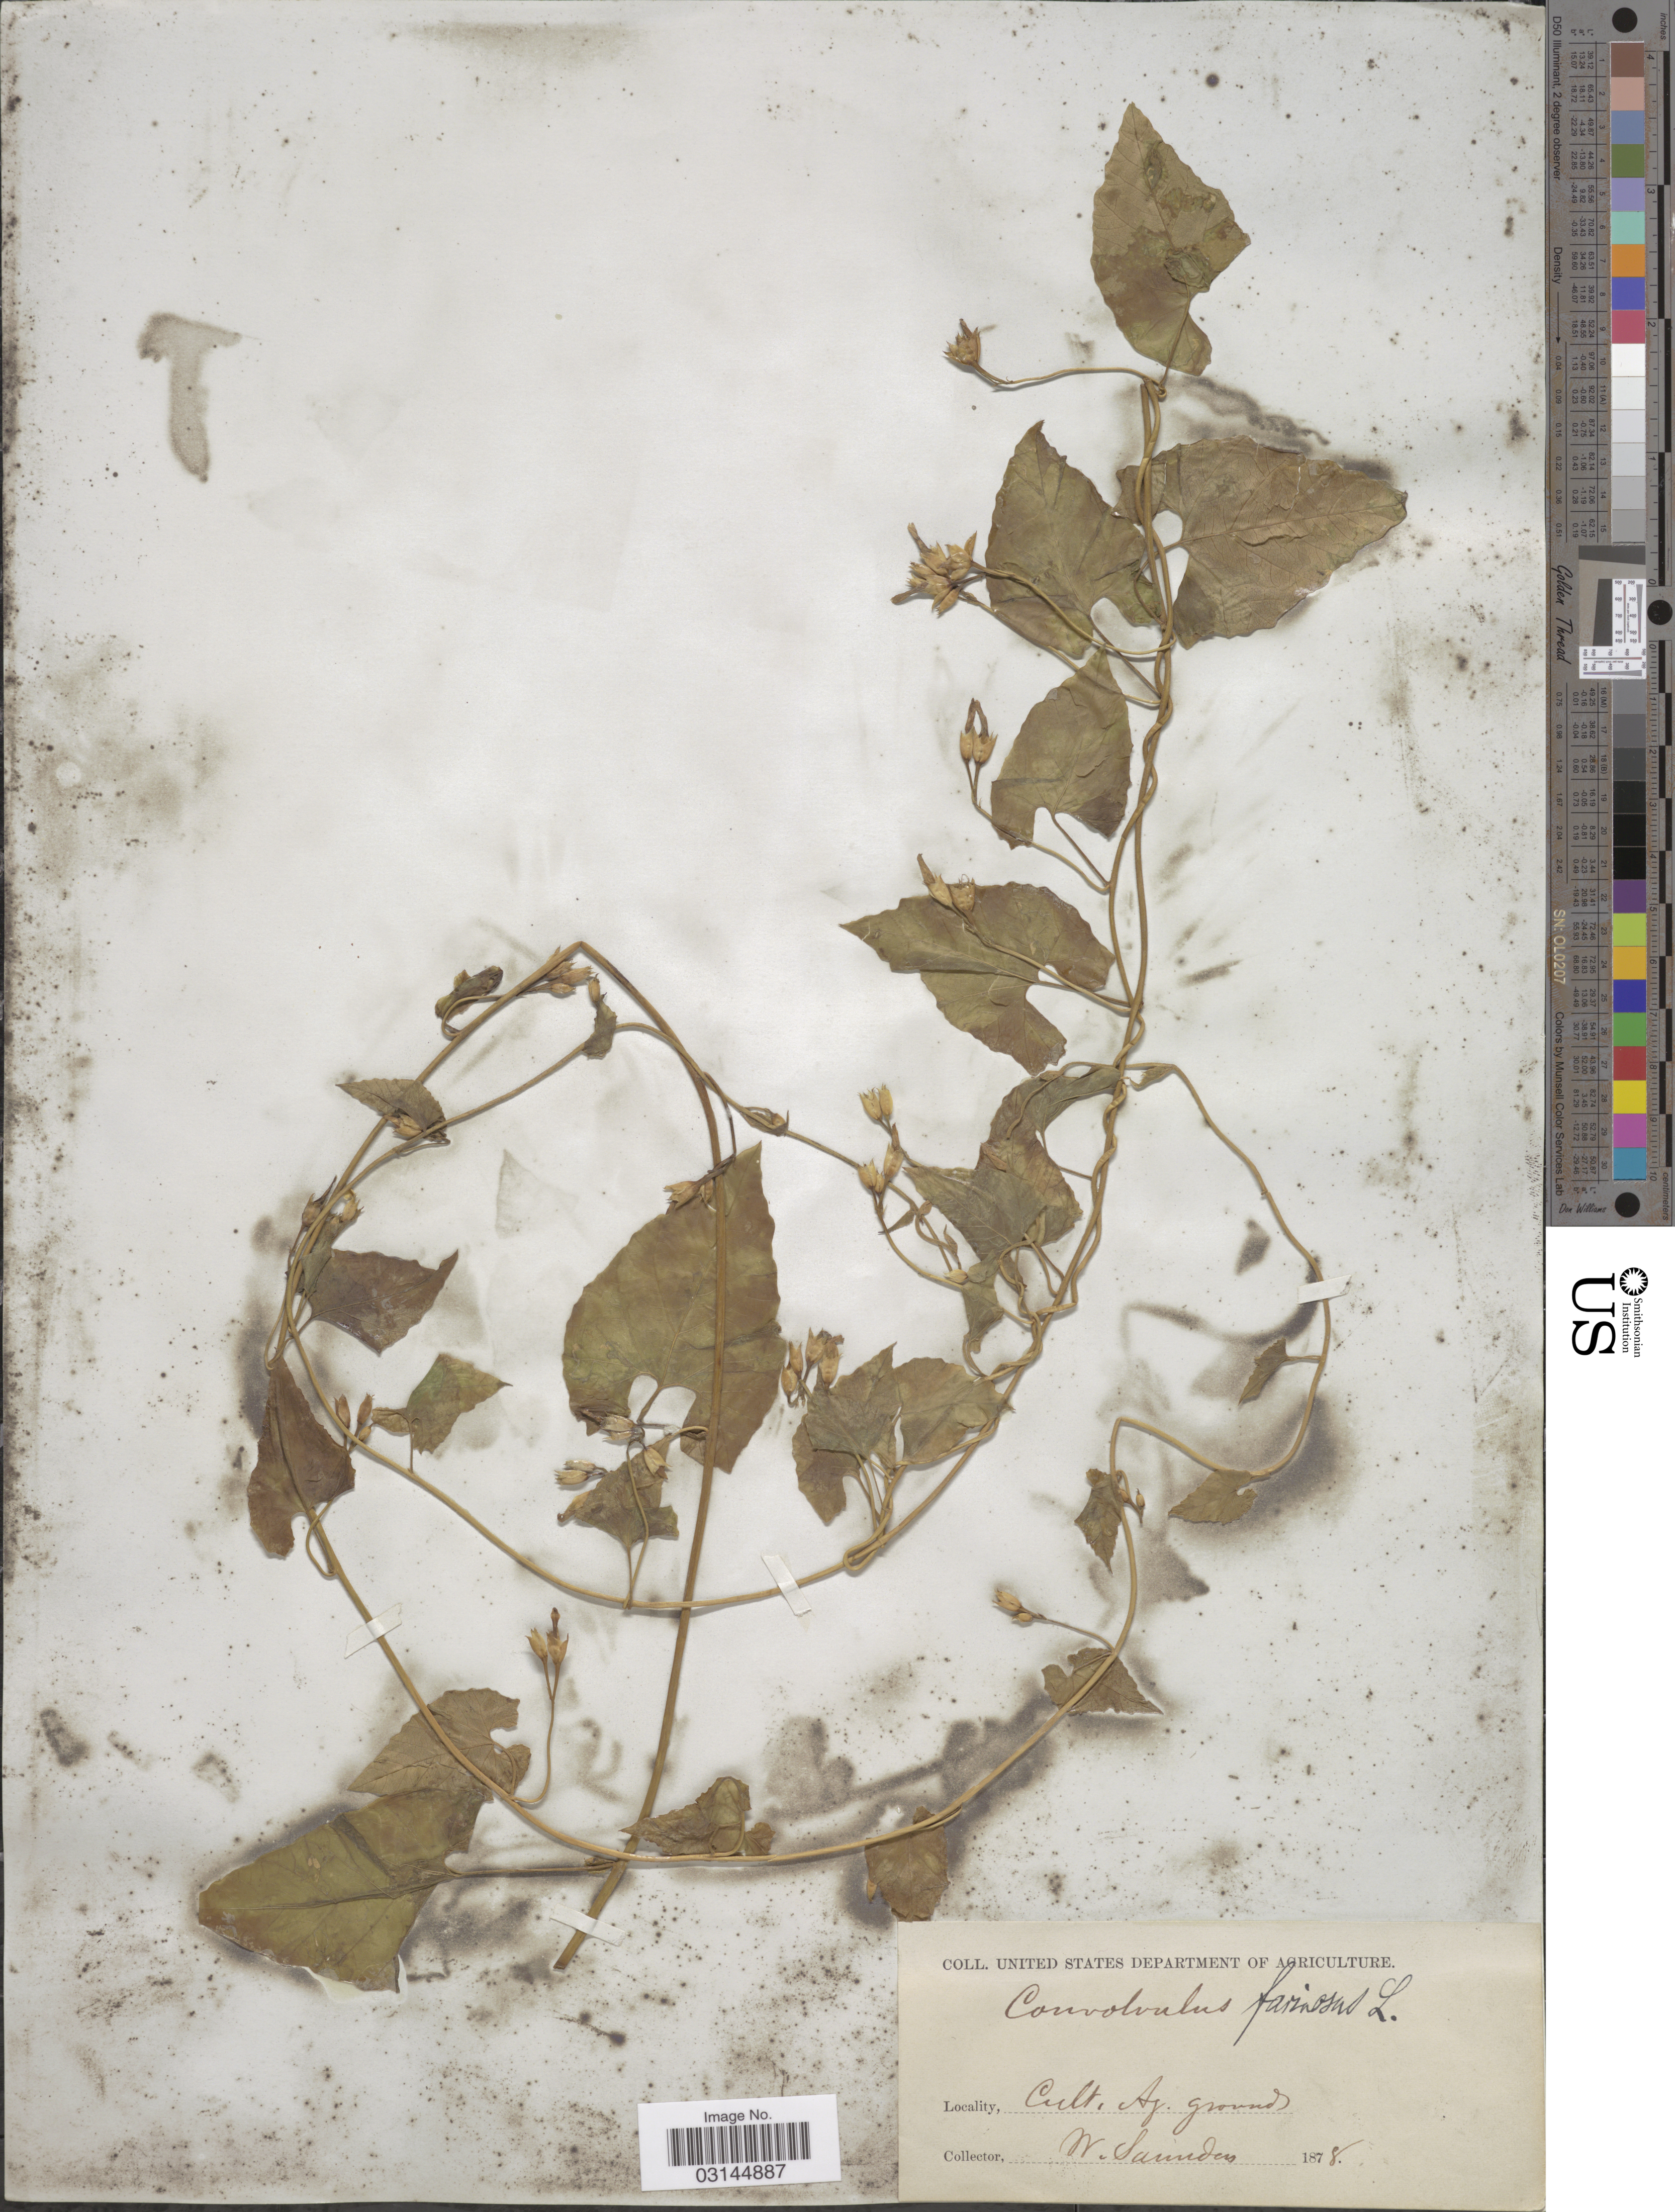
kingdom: Plantae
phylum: Tracheophyta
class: Magnoliopsida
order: Solanales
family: Convolvulaceae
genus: Convolvulus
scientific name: Convolvulus farinosus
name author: L.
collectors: W. Saunders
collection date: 1878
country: United States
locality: Cult. Ag. grounds.